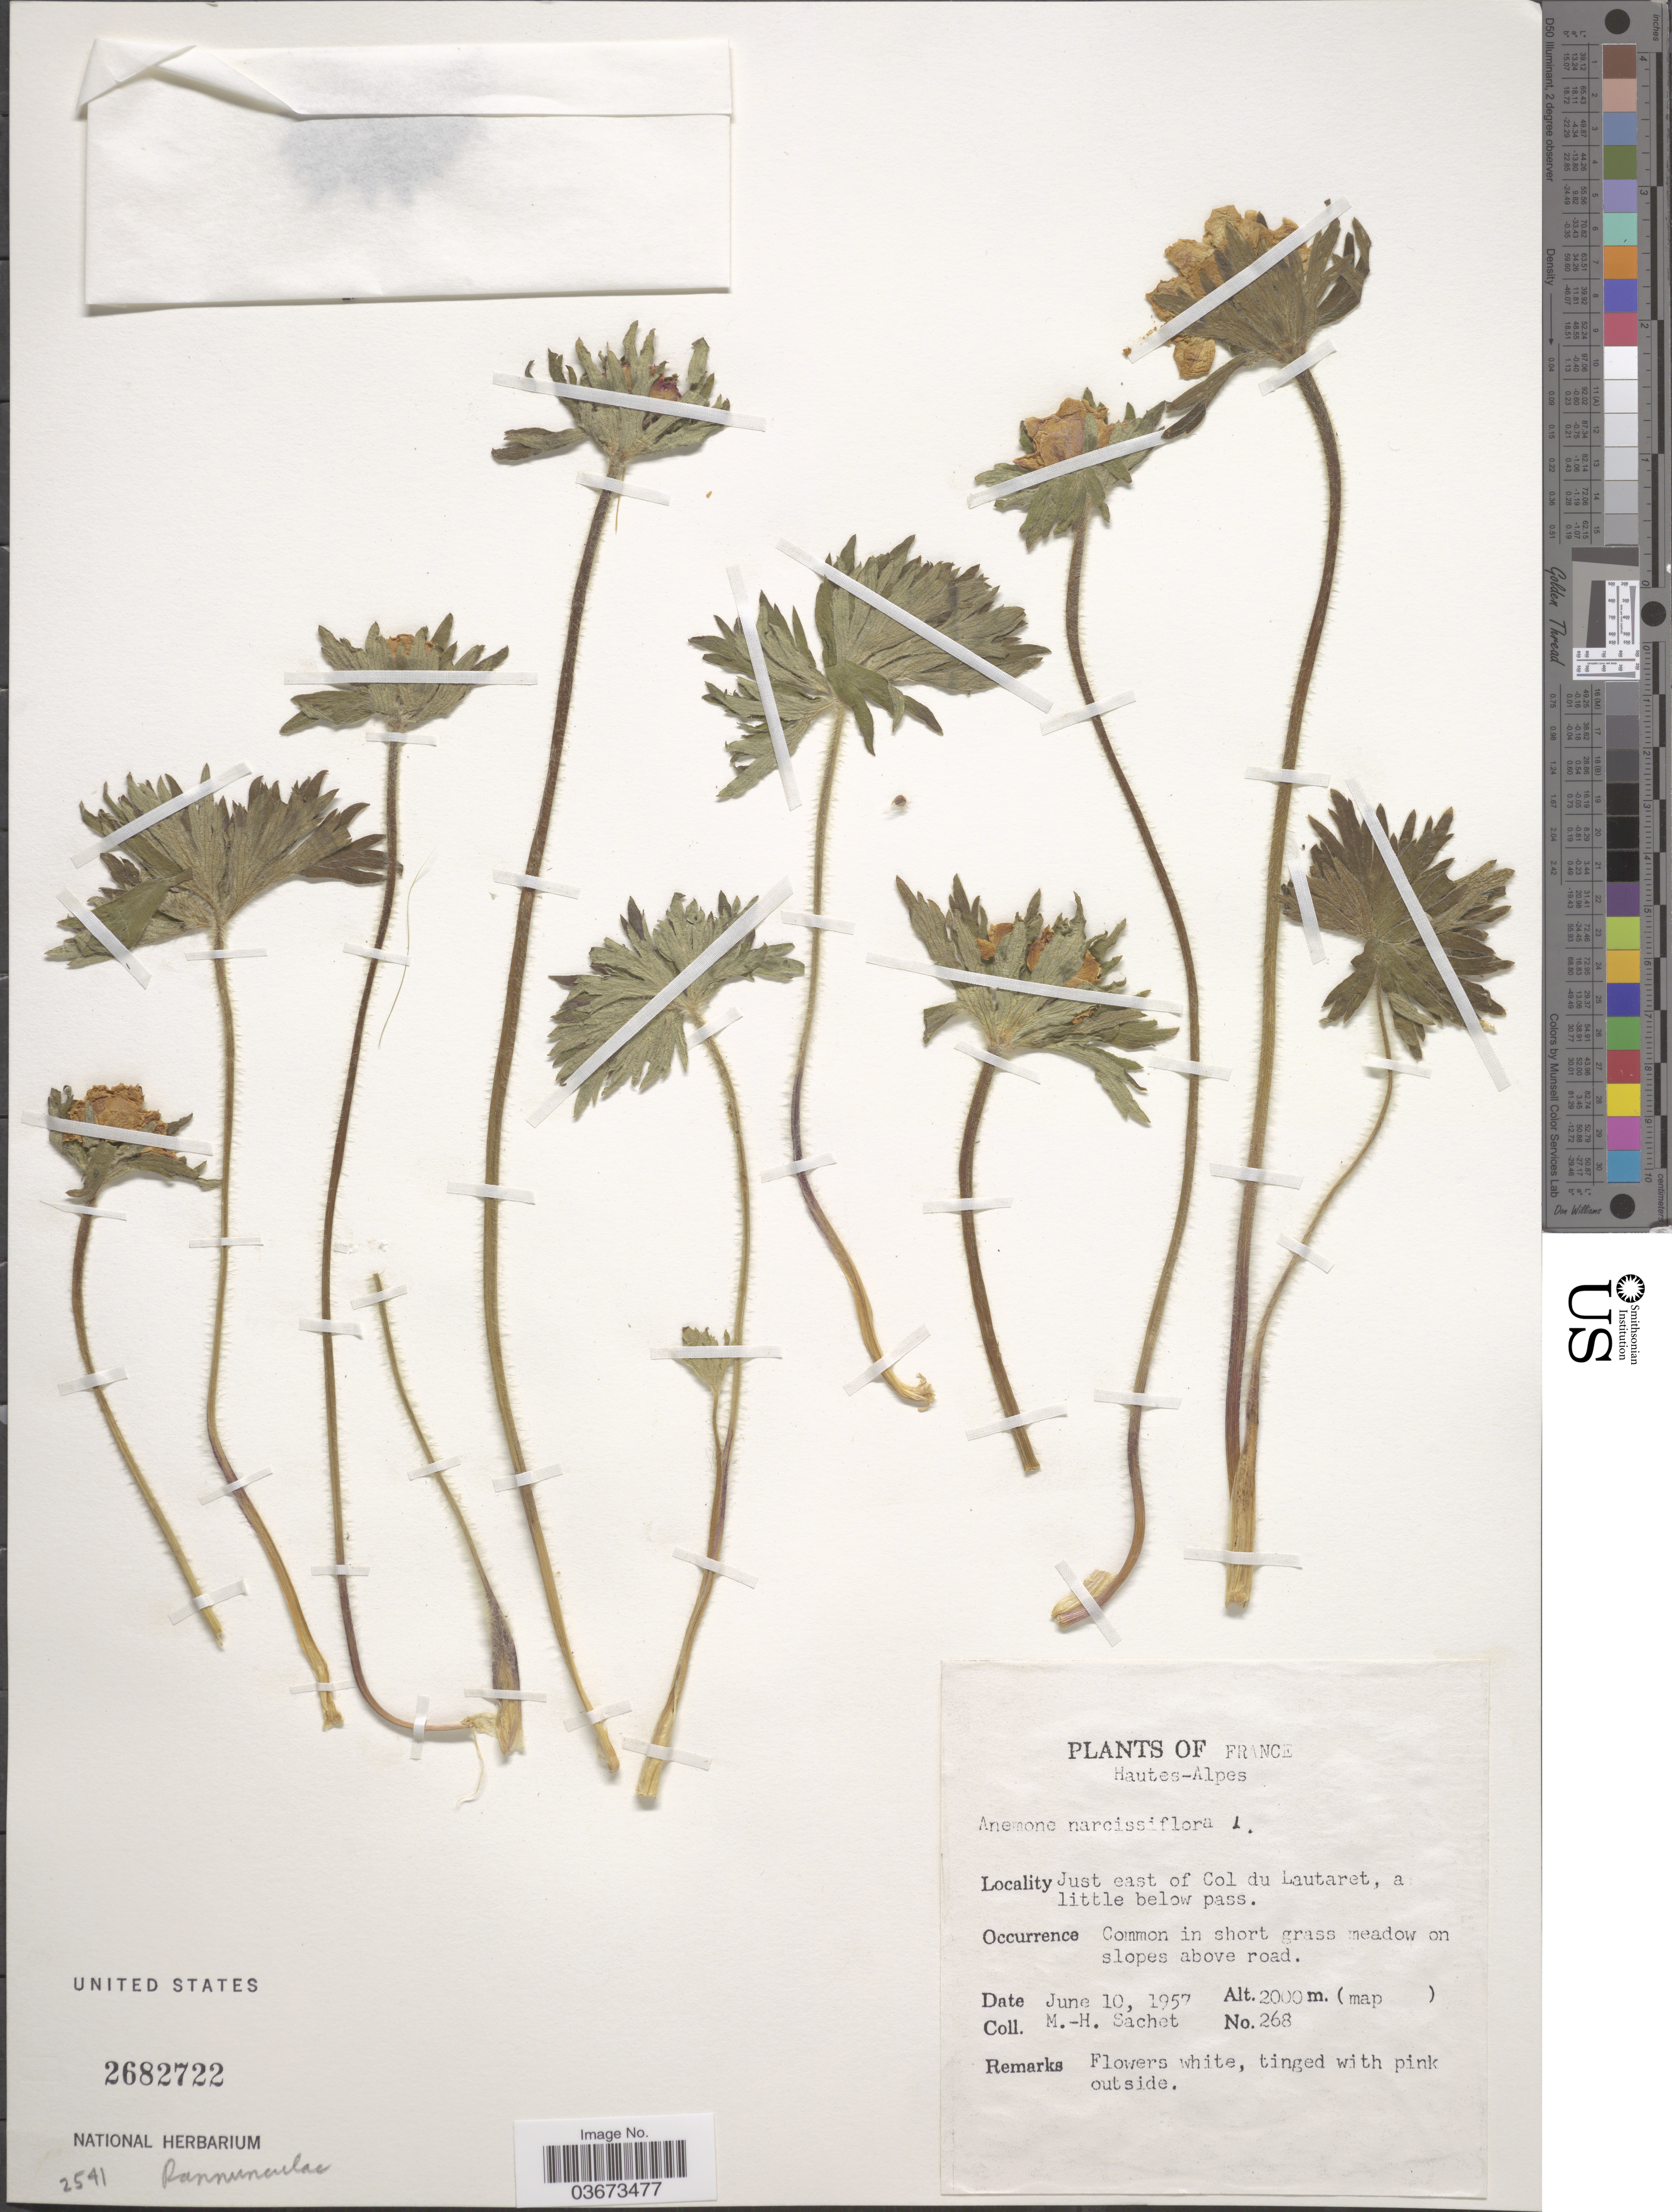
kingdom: Plantae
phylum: Tracheophyta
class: Magnoliopsida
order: Ranunculales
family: Ranunculaceae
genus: Anemone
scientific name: Anemone narcissiflora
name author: L.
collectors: M.-H. Sachet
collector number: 268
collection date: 1957-06-10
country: France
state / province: Provence-Alpes-Côte d'Azur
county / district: Hautes-Alpes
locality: Hautes-Alpes. Just east of Col du Lautaret, a little below pass.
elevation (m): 2000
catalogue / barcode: US 2682722